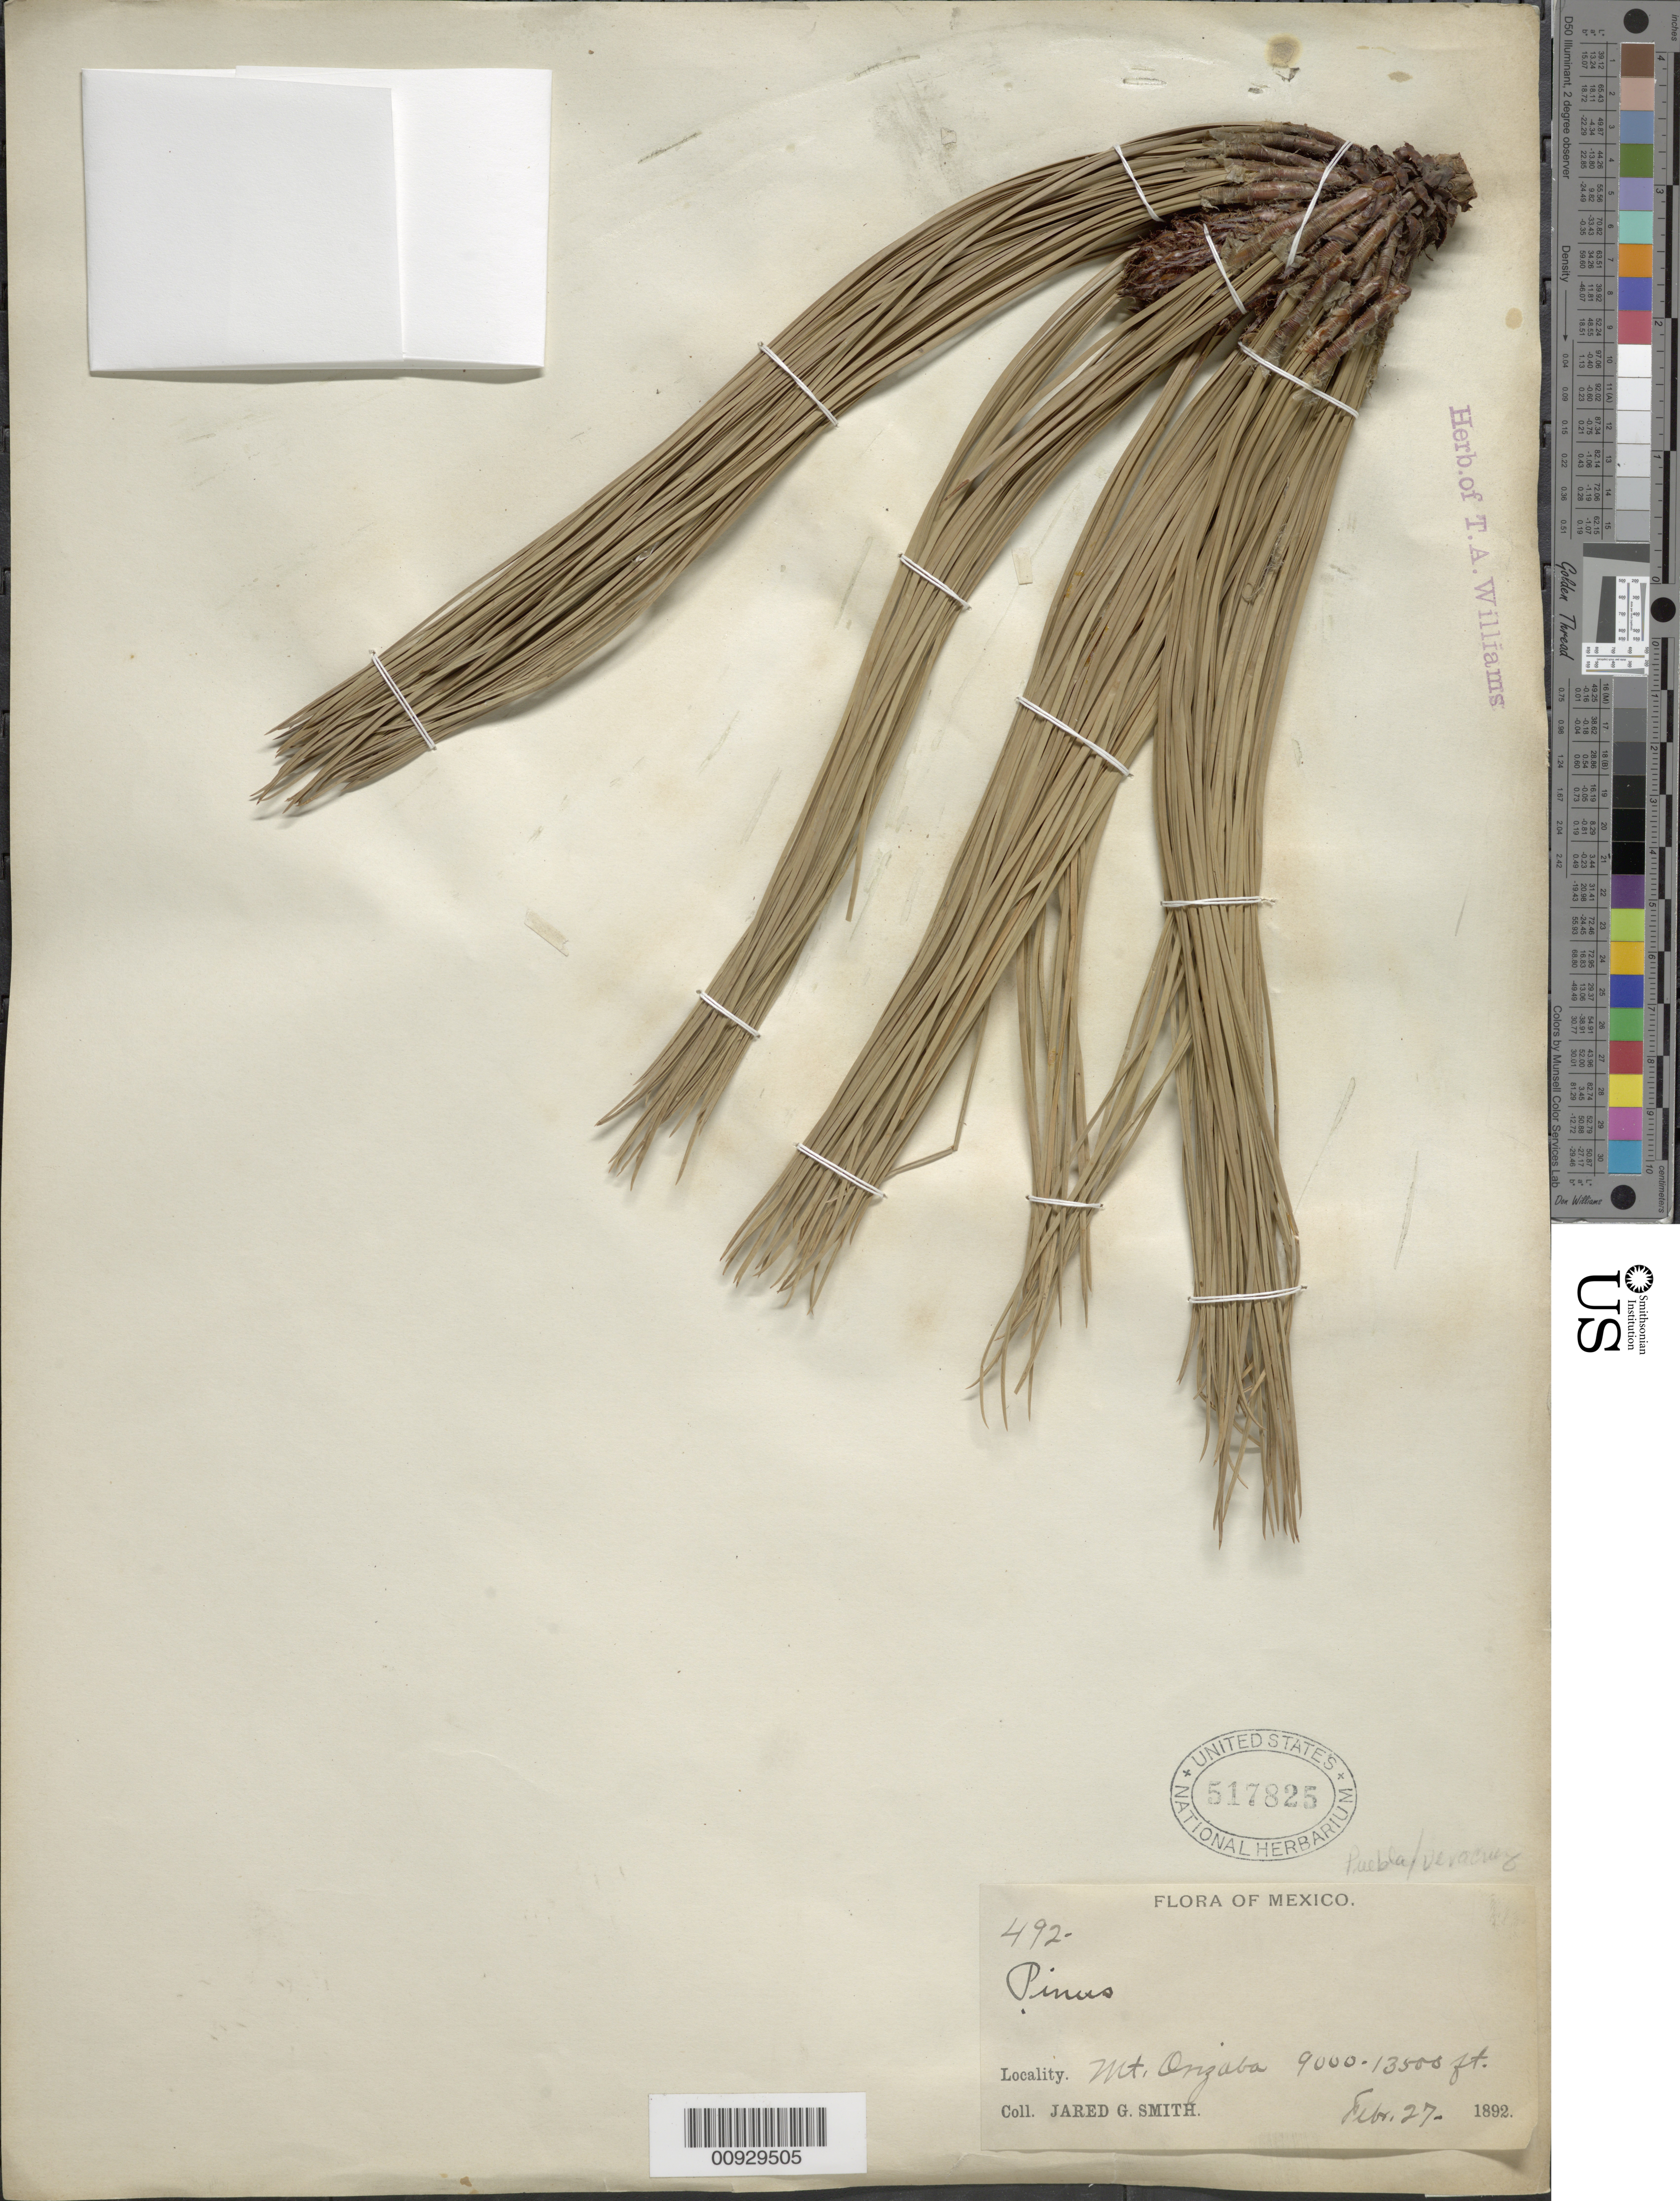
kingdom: Plantae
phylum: Tracheophyta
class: Pinopsida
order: Pinales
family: Pinaceae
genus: Pinus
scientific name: Pinus sp.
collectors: J. G. Smith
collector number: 492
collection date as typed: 27 Feb 1892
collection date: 1892-02-27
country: Mexico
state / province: Puebla / Veracruz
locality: Mt. Orizaba.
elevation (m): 2743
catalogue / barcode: US 517825